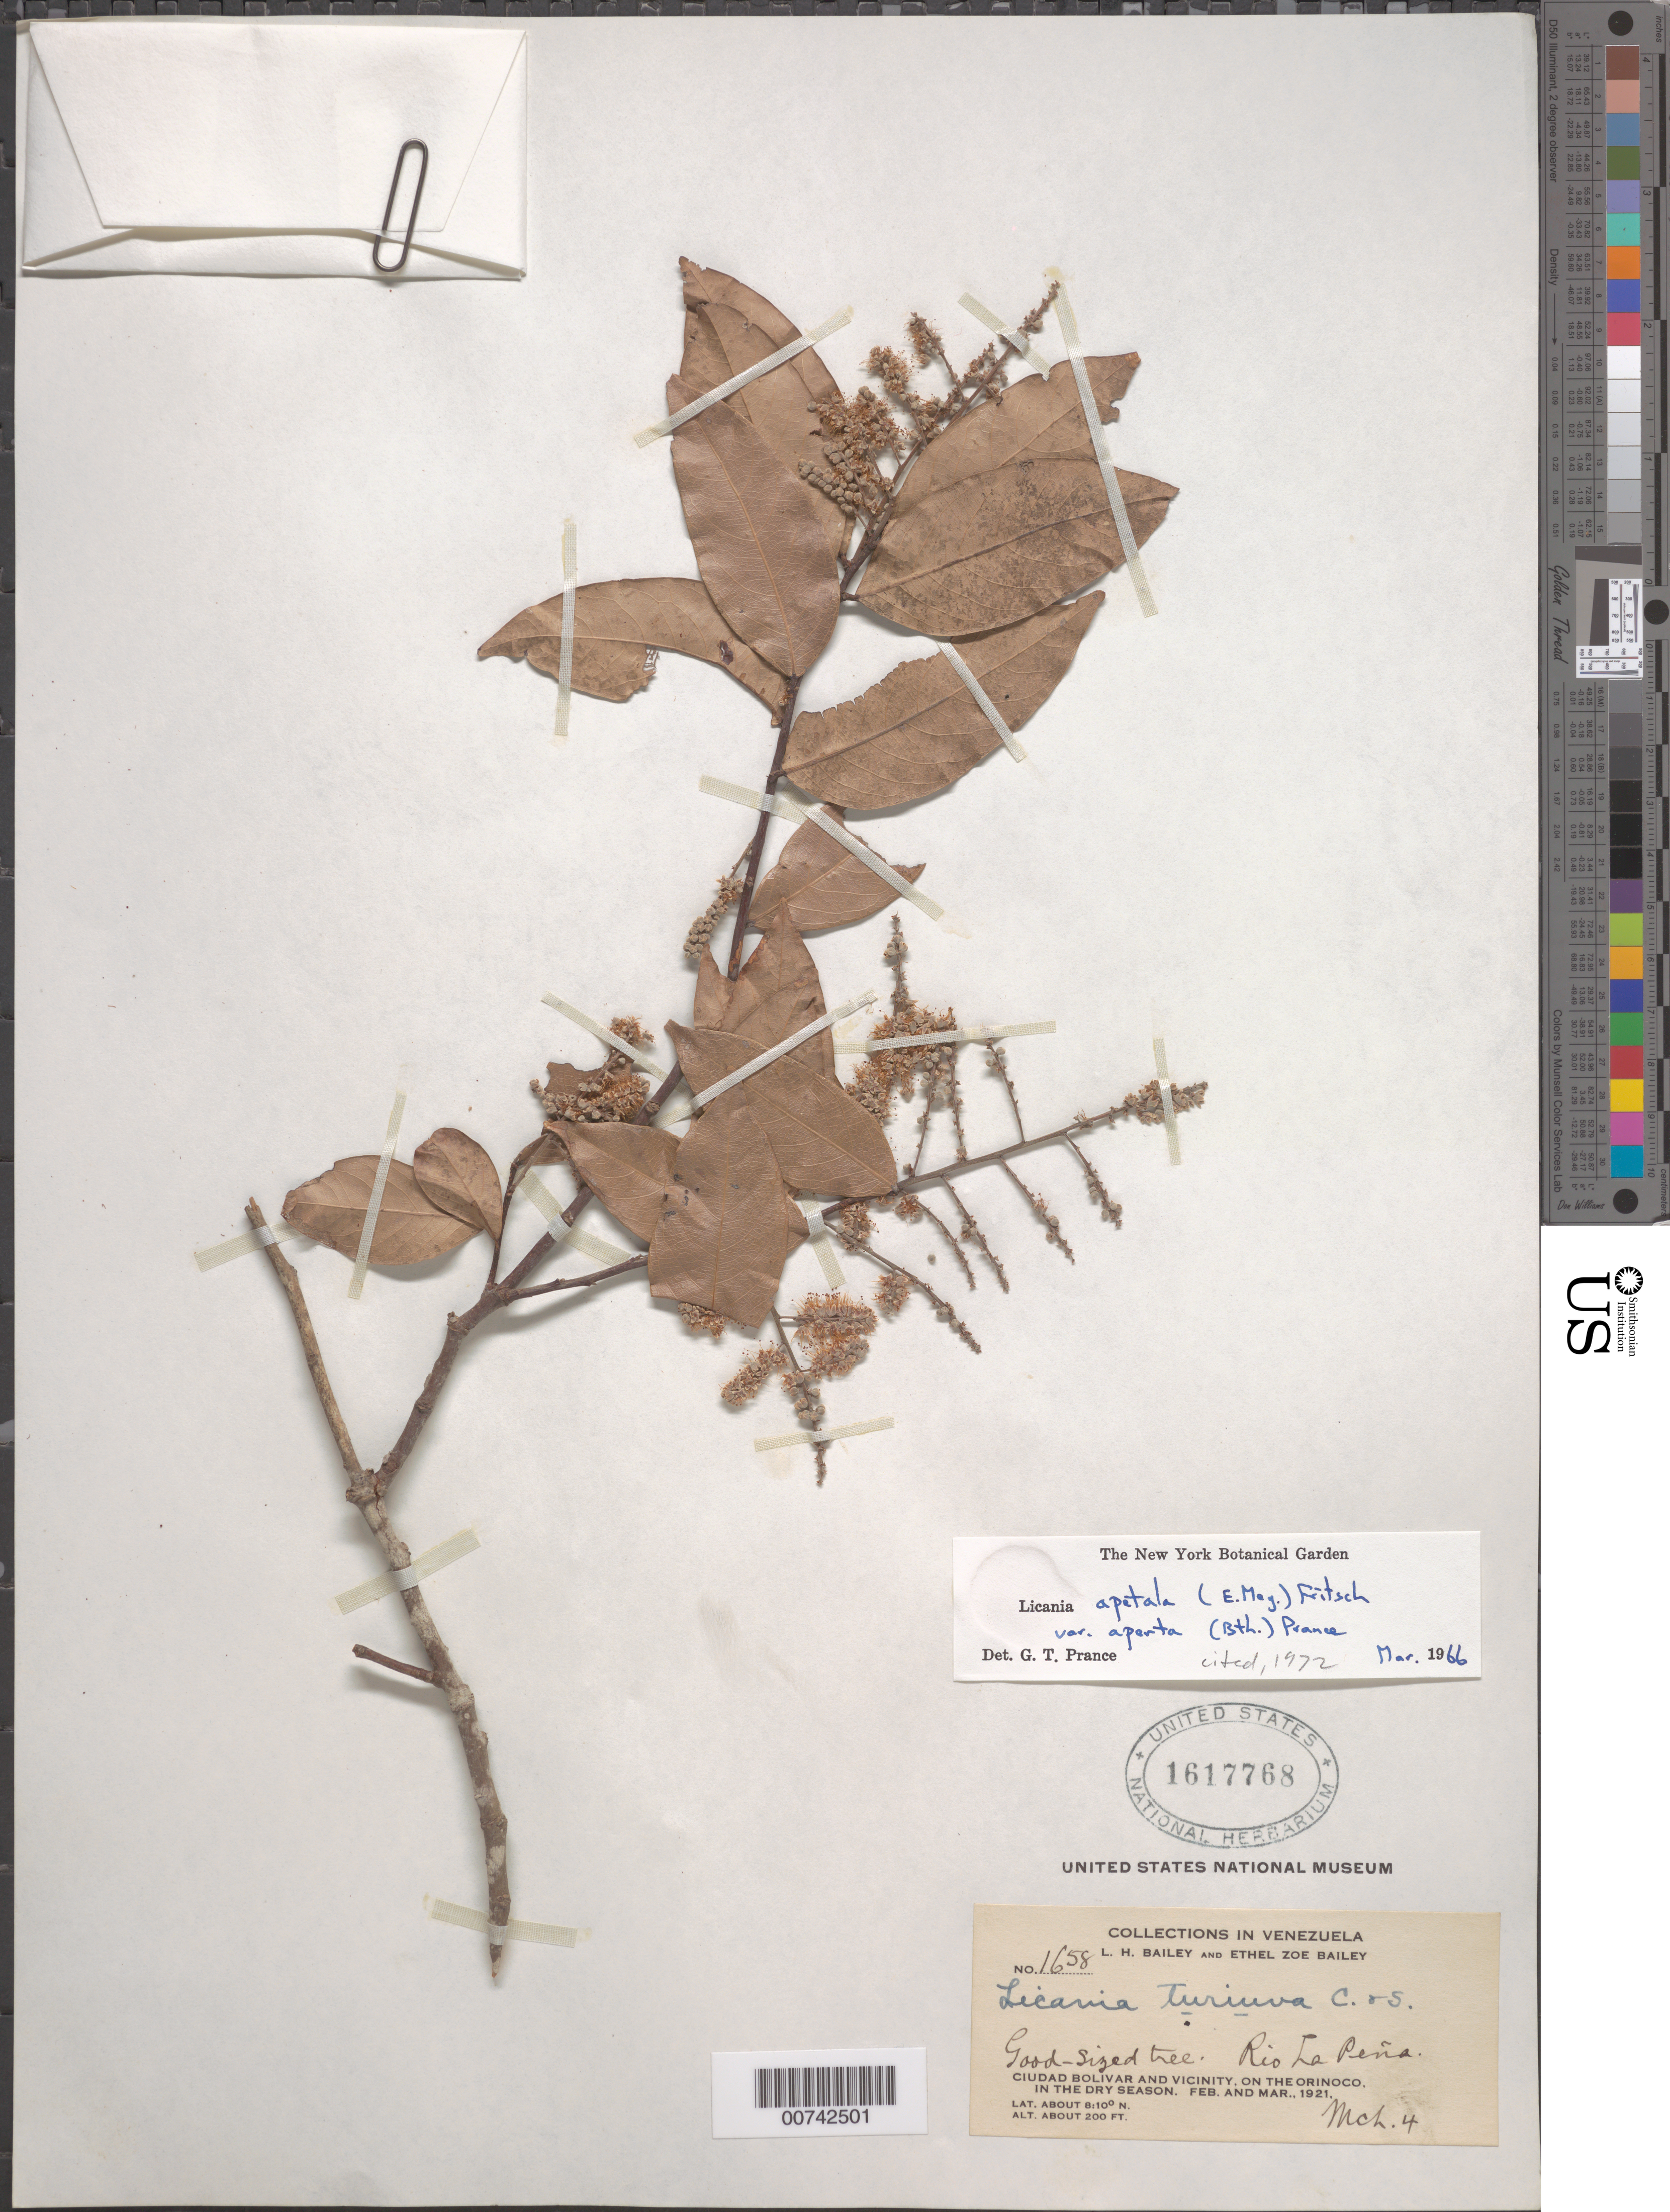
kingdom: Plantae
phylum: Tracheophyta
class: Magnoliopsida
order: Malpighiales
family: Chrysobalanaceae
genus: Leptobalanus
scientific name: Leptobalanus apetalus var. apertus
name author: (Benth.) Sothers & Prance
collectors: L. H. Bailey & E. Z. Bailey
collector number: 1652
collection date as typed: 4 March 1921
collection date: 1921-03-04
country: Venezuela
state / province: Bolívar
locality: Ciudad Bolívar and vicinity, Orinoco R.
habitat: Dry season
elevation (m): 61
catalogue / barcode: US 1617768